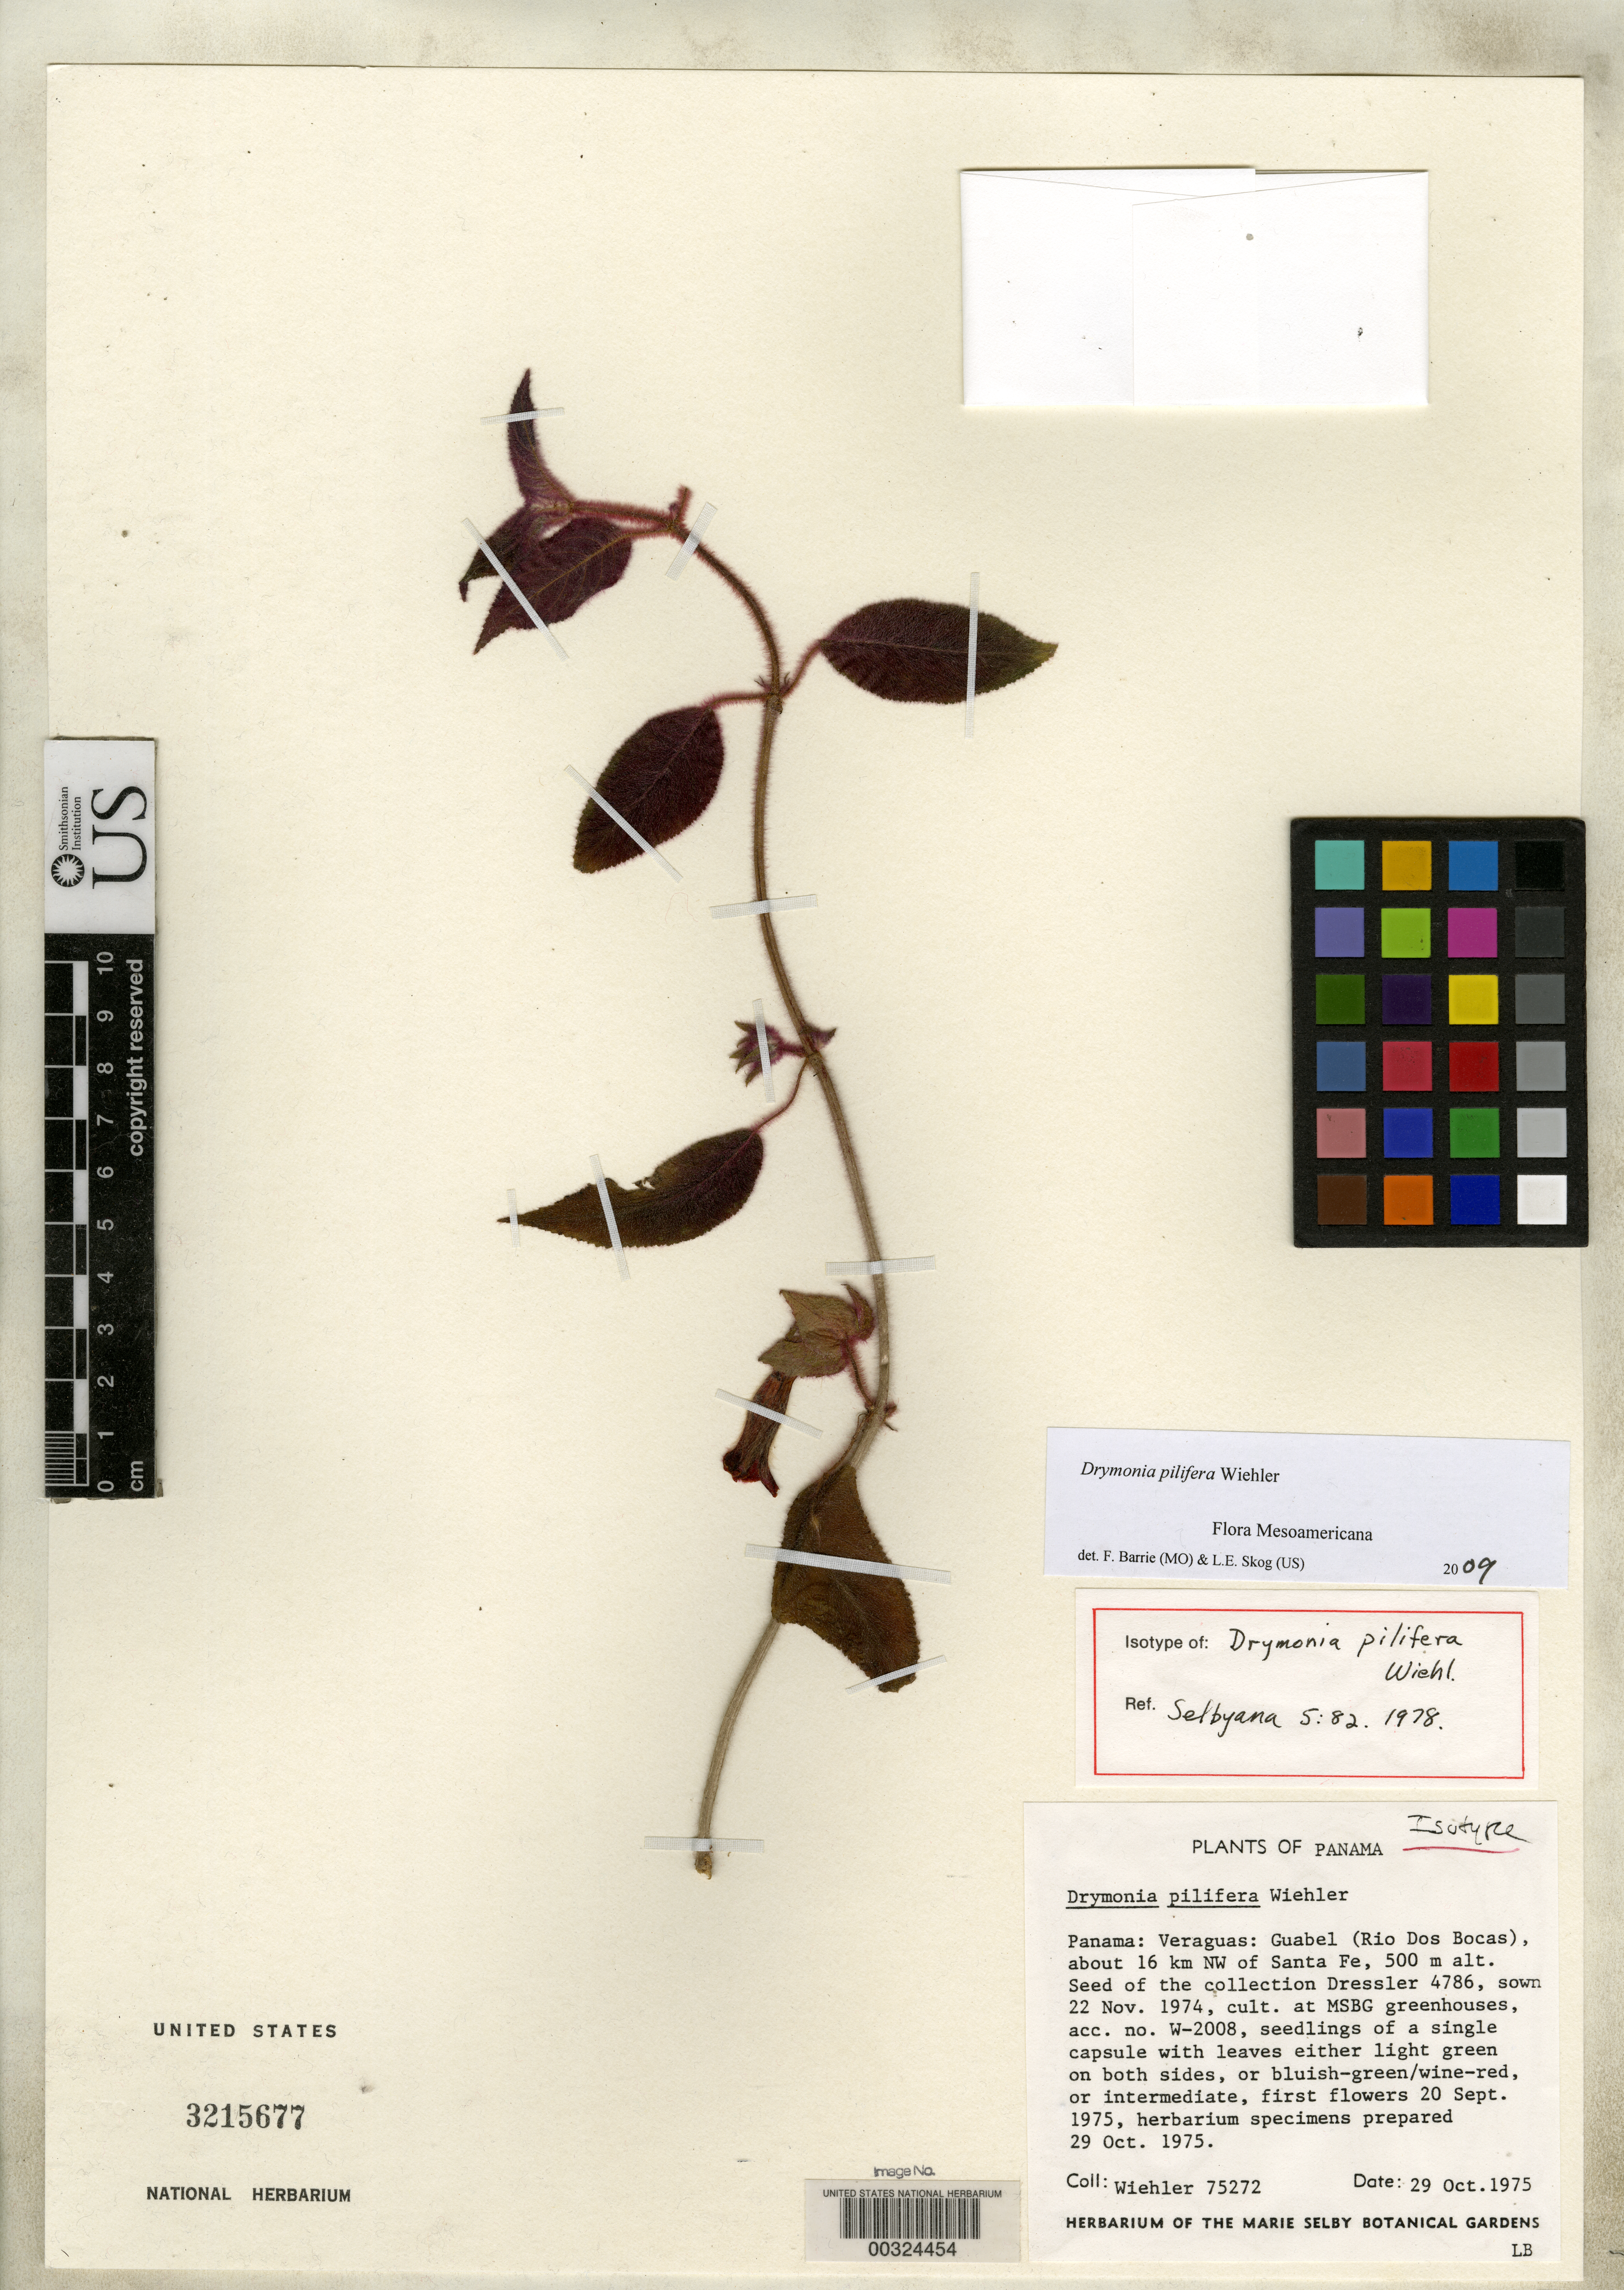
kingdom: Plantae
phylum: Tracheophyta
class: Magnoliopsida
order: Lamiales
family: Gesneriaceae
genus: Drymonia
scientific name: Drymonia pilifera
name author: Wiehler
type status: Isotype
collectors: H. J. Wiehler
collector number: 75272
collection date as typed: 29 Oct 1975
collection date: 1975-10-29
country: Panama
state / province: Veraguas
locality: Guabal, Rio Dos Bocas, about 16 km NW of Santa Fe.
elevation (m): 500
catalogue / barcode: US 3215677